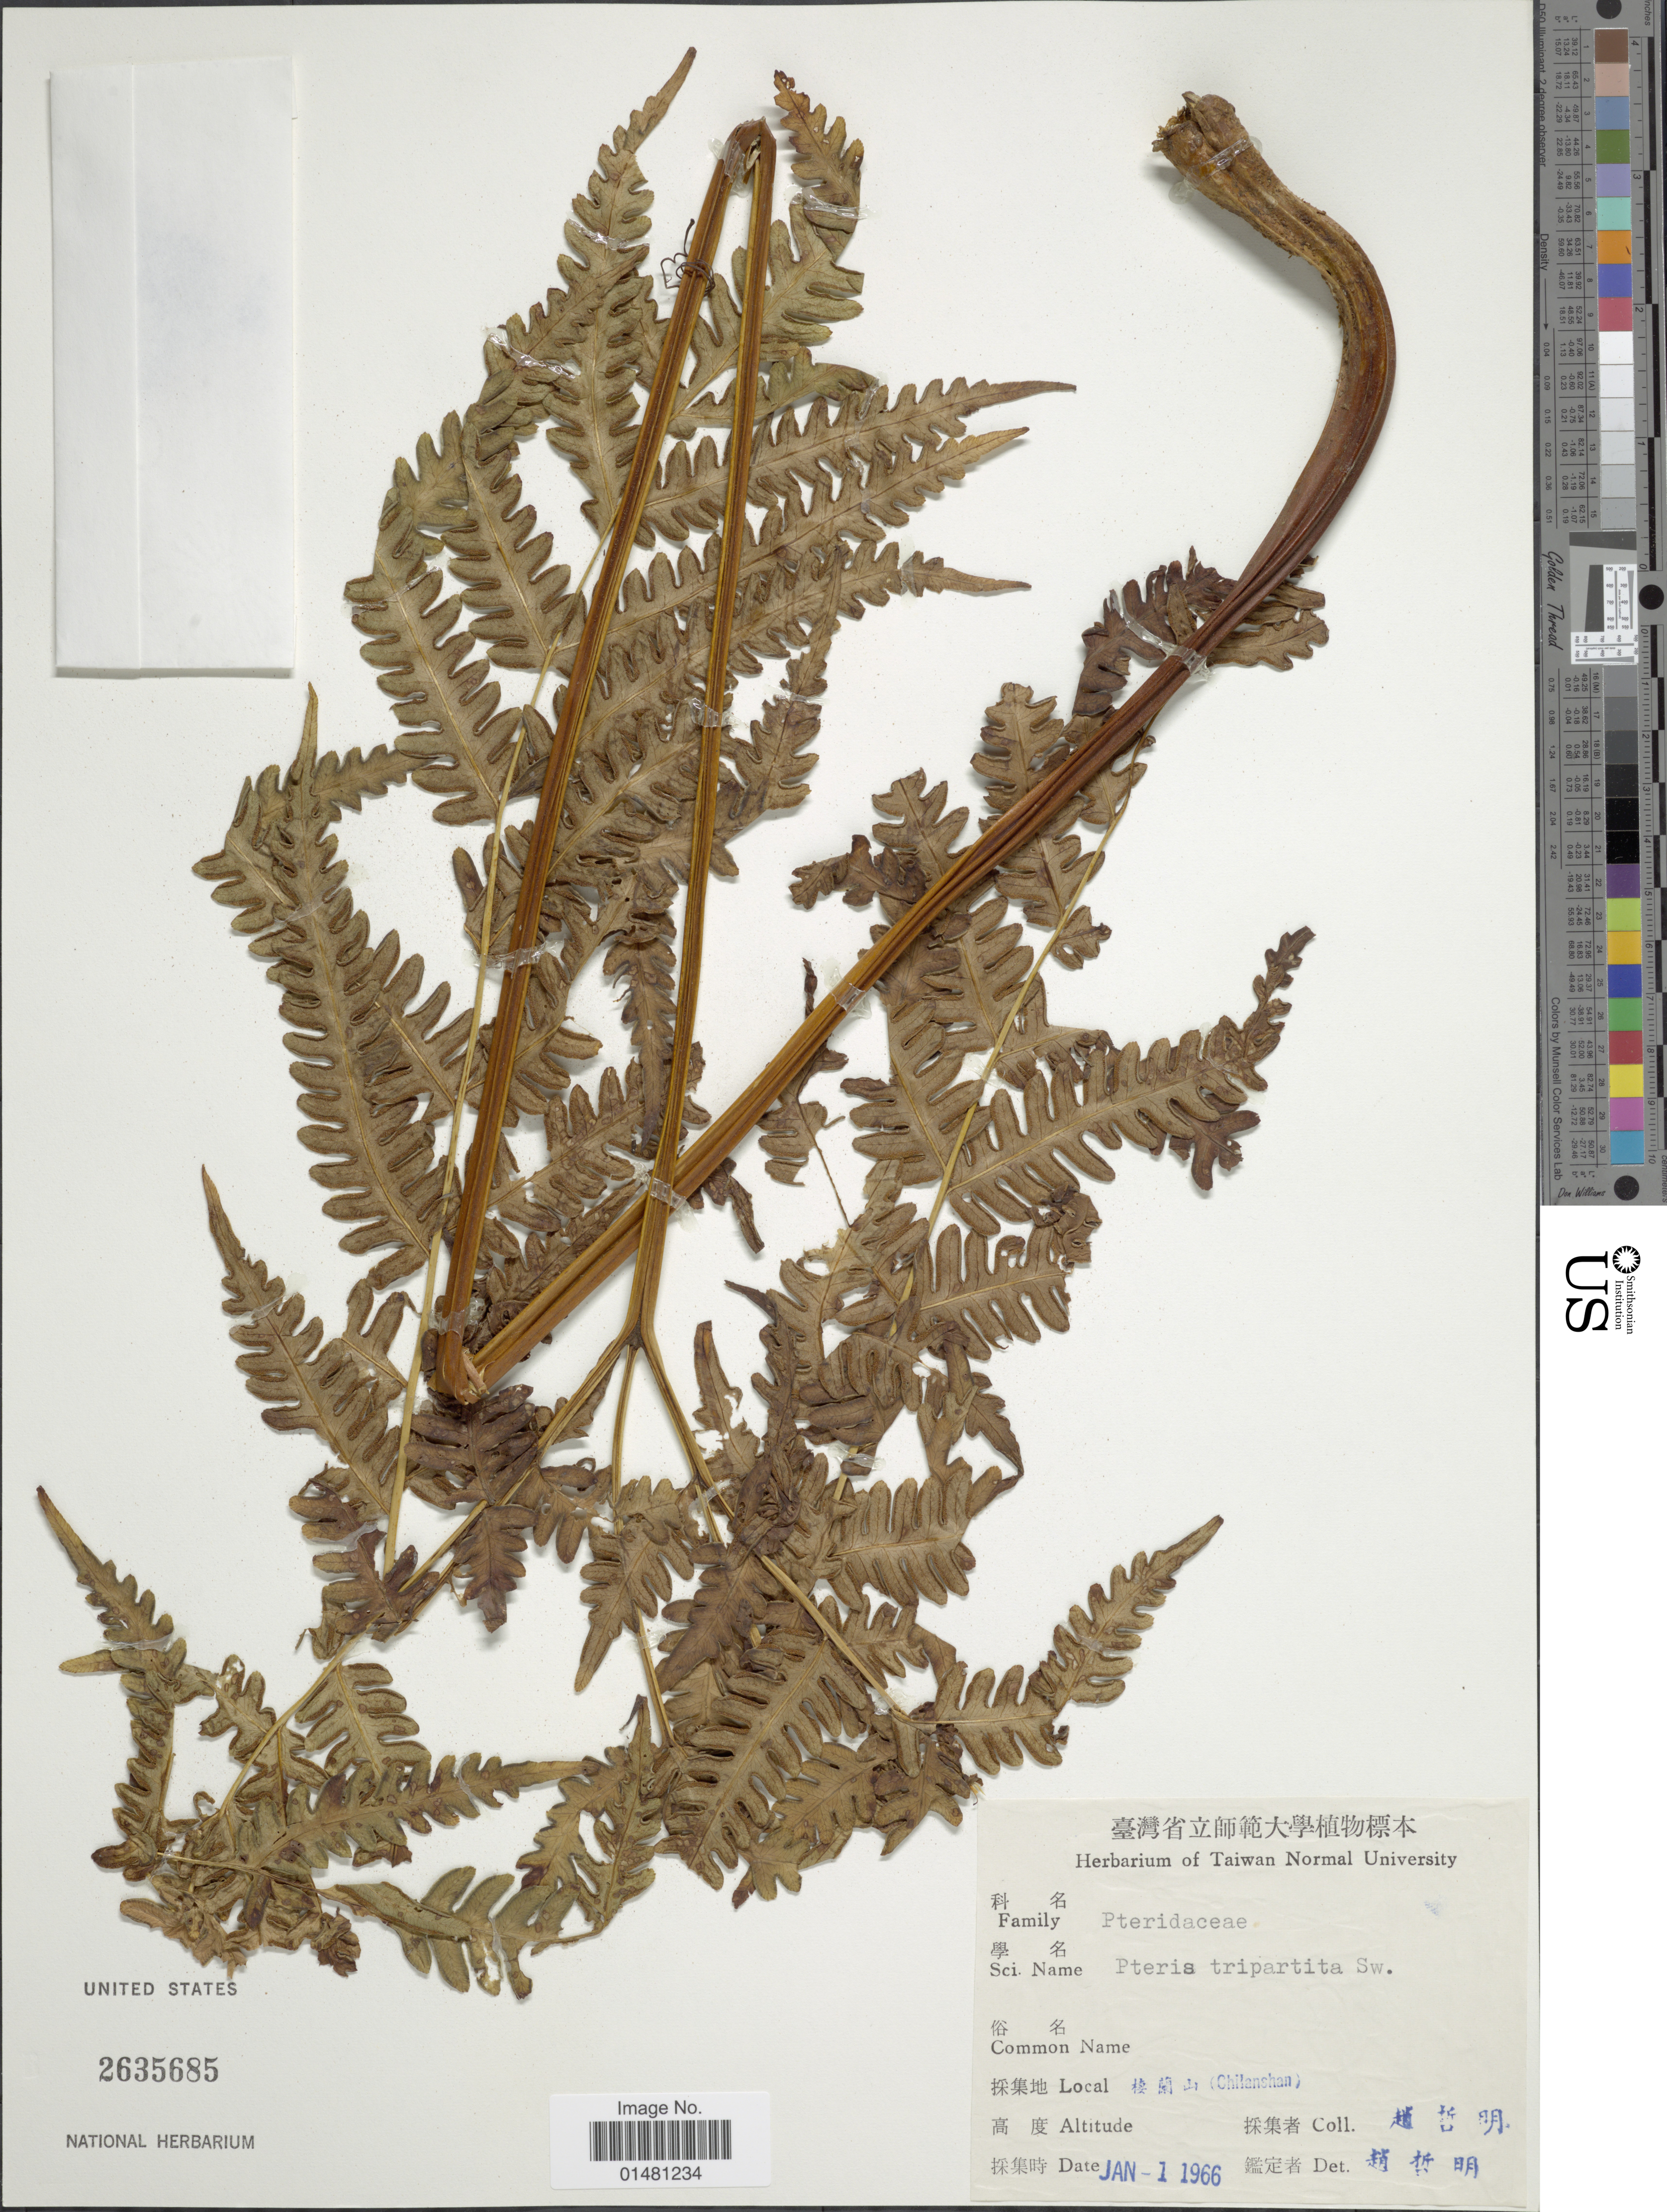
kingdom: Plantae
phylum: Tracheophyta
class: Polypodiopsida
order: Polypodiales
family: Pteridaceae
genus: Pteris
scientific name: Pteris tripartita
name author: Sw.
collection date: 1966-01-01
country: Taiwan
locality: X (Chilanshan)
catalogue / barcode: US 2635685